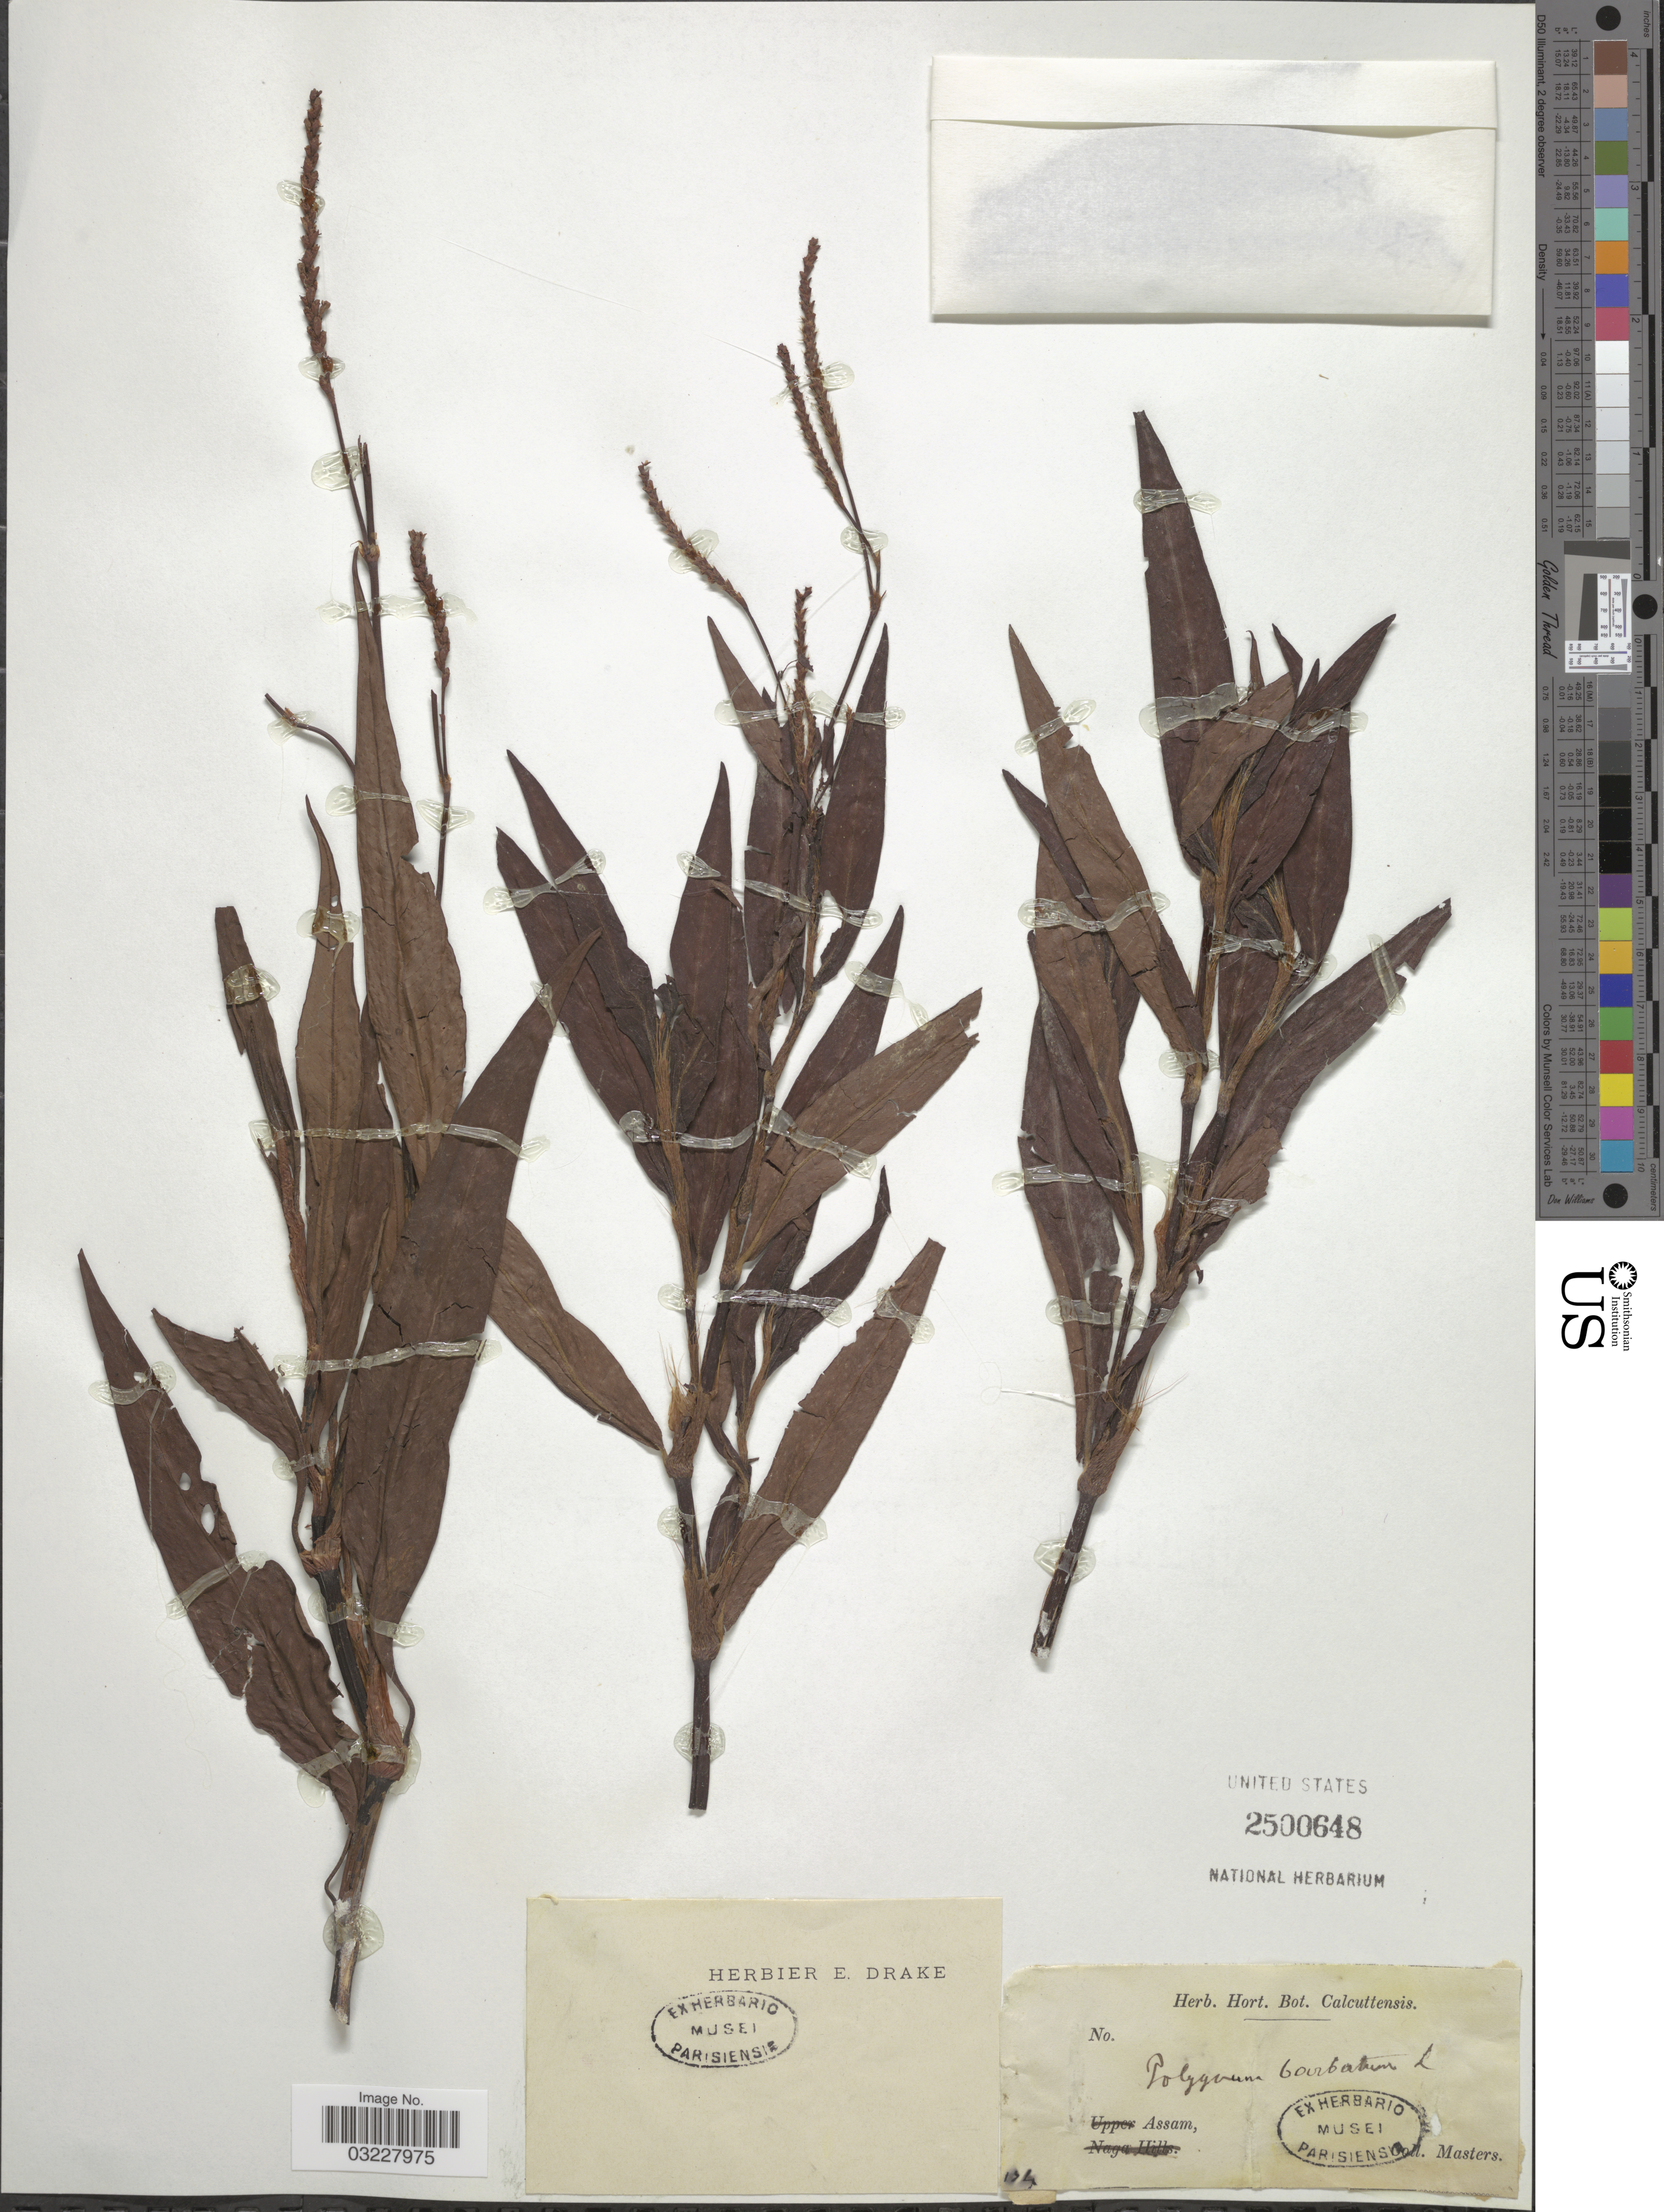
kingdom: Plantae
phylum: Tracheophyta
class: Magnoliopsida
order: Caryophyllales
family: Polygonaceae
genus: Polygonum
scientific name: Polygonum barbatum var. barbatum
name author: L.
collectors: Masters, --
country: India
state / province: Assam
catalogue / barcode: US 2500648